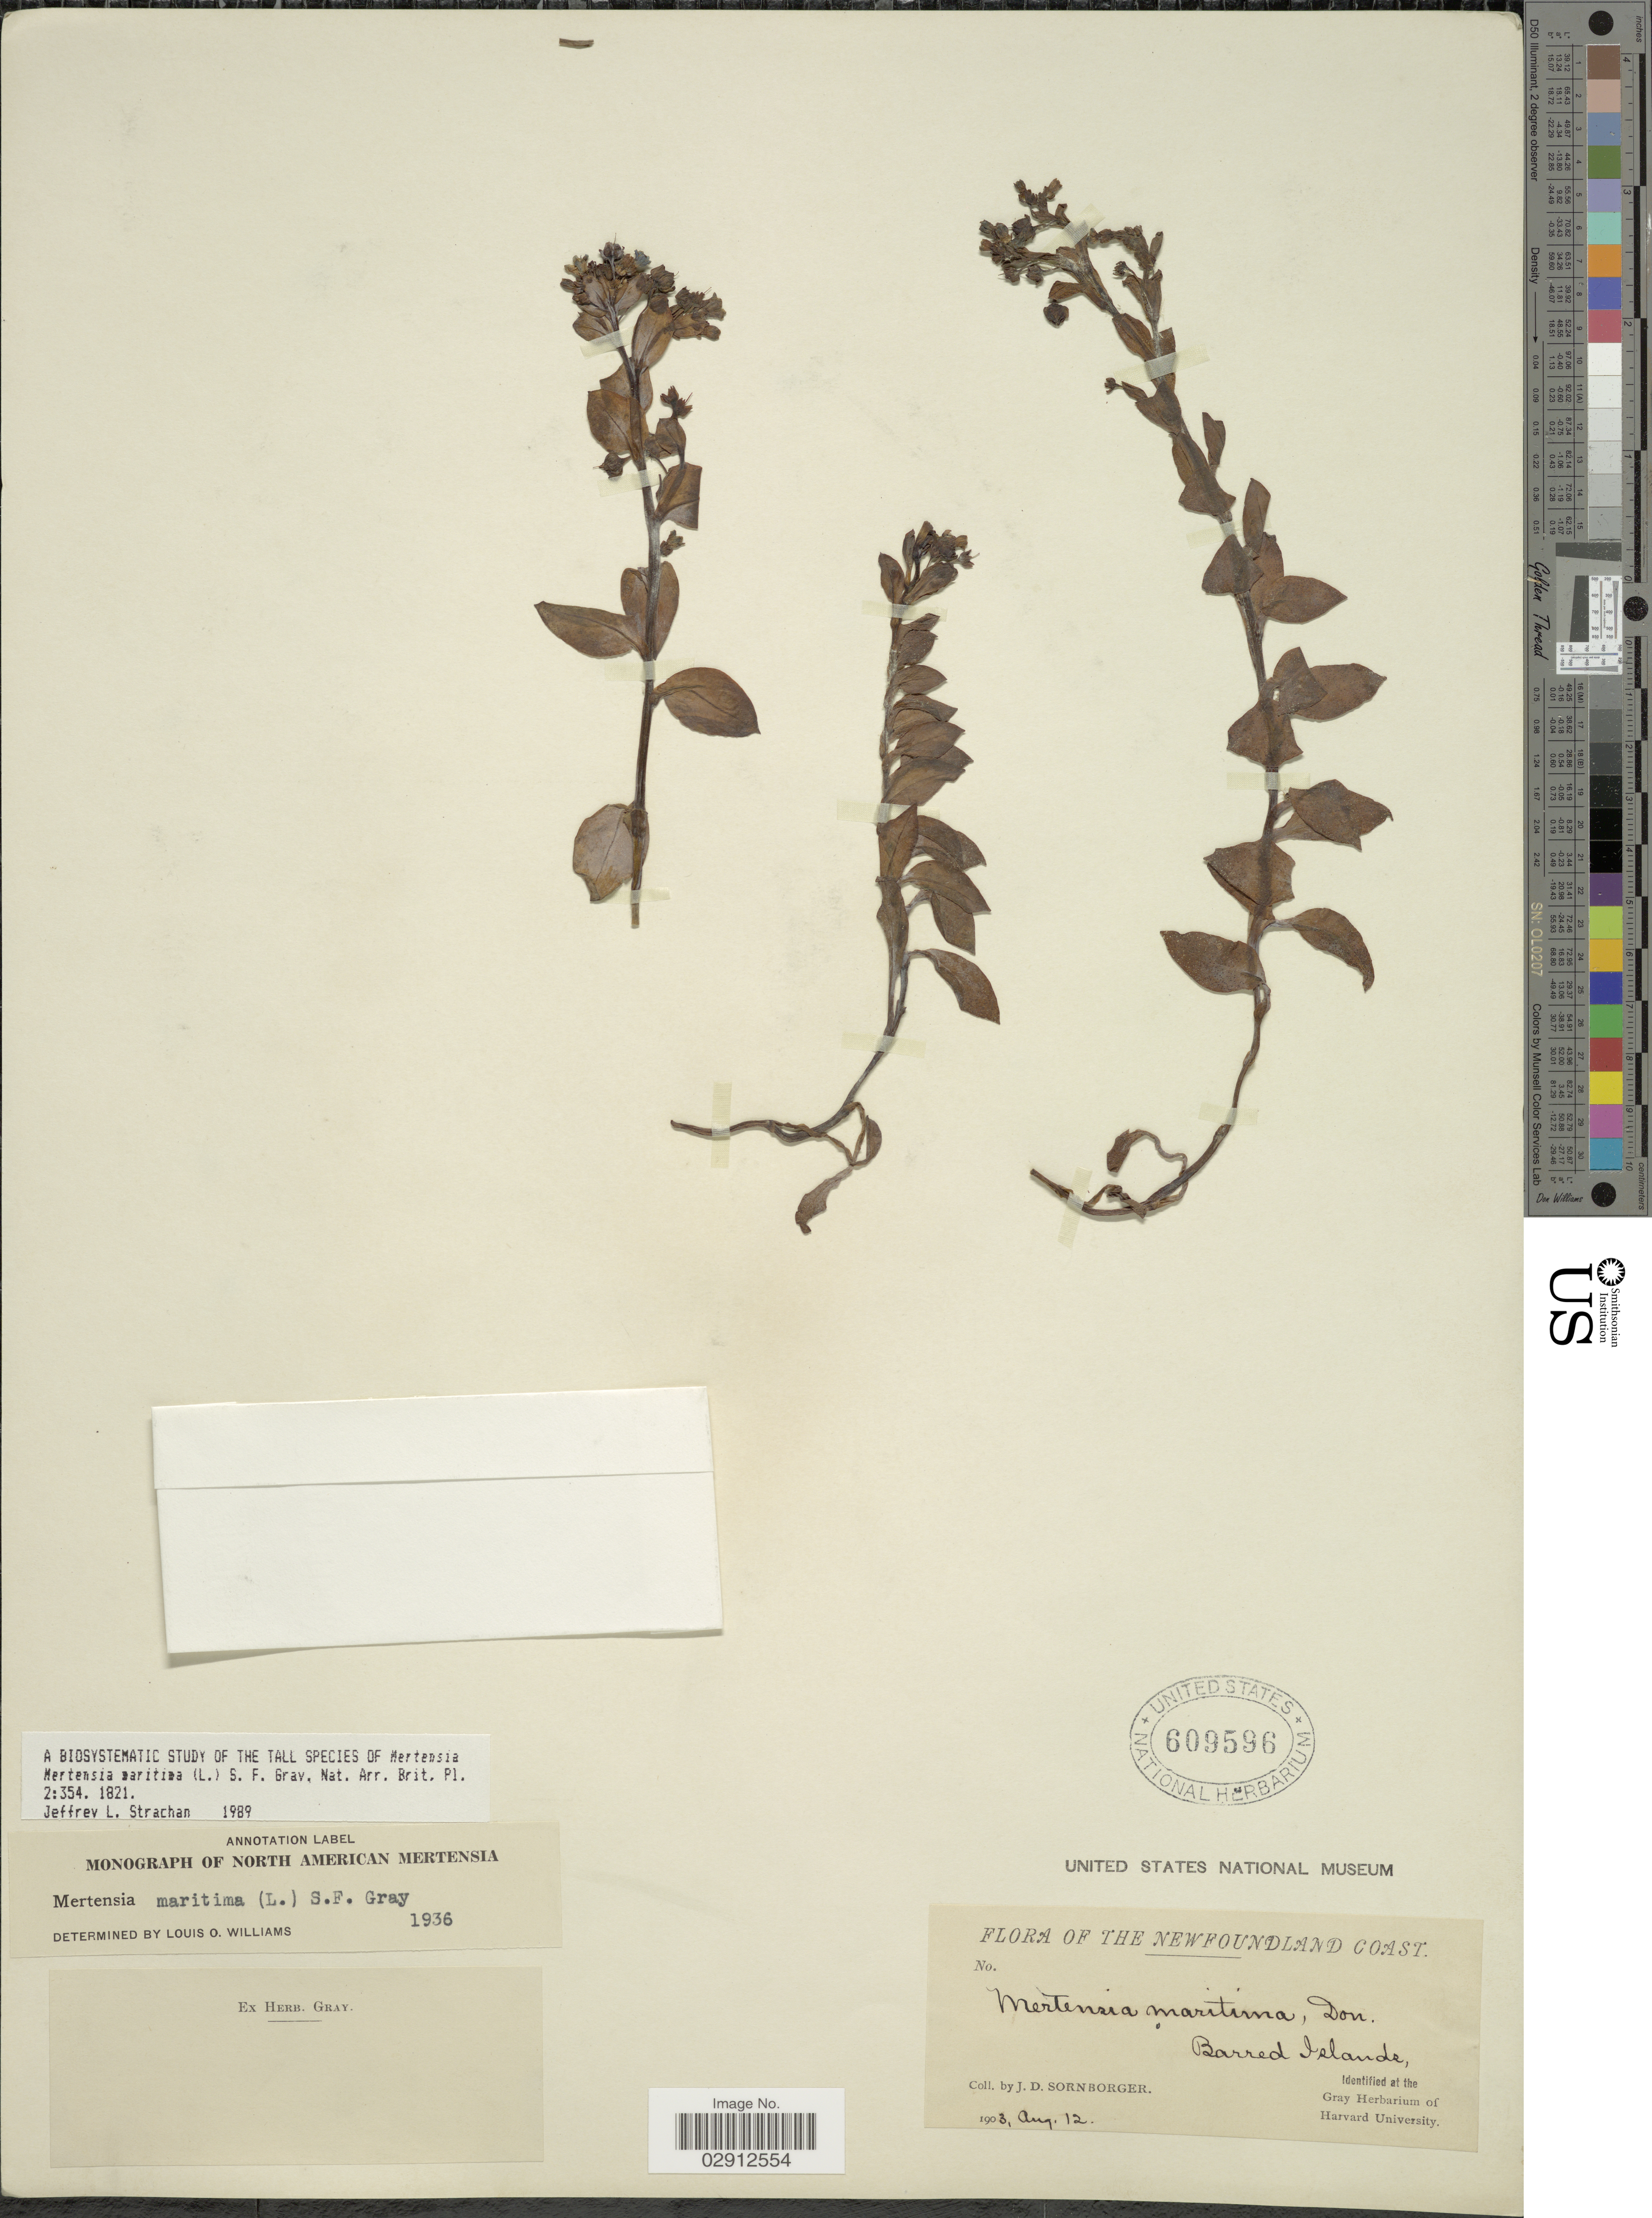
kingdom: Plantae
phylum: Tracheophyta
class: Magnoliopsida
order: Boraginales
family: Boraginaceae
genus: Mertensia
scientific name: Mertensia maritima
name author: (L.) S.F. Gray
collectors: J. Sornborger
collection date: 1903-08-12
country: Canada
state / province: Newfoundland and Labrador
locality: The Newfoundland Coast, Barred Islands.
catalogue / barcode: US 609596